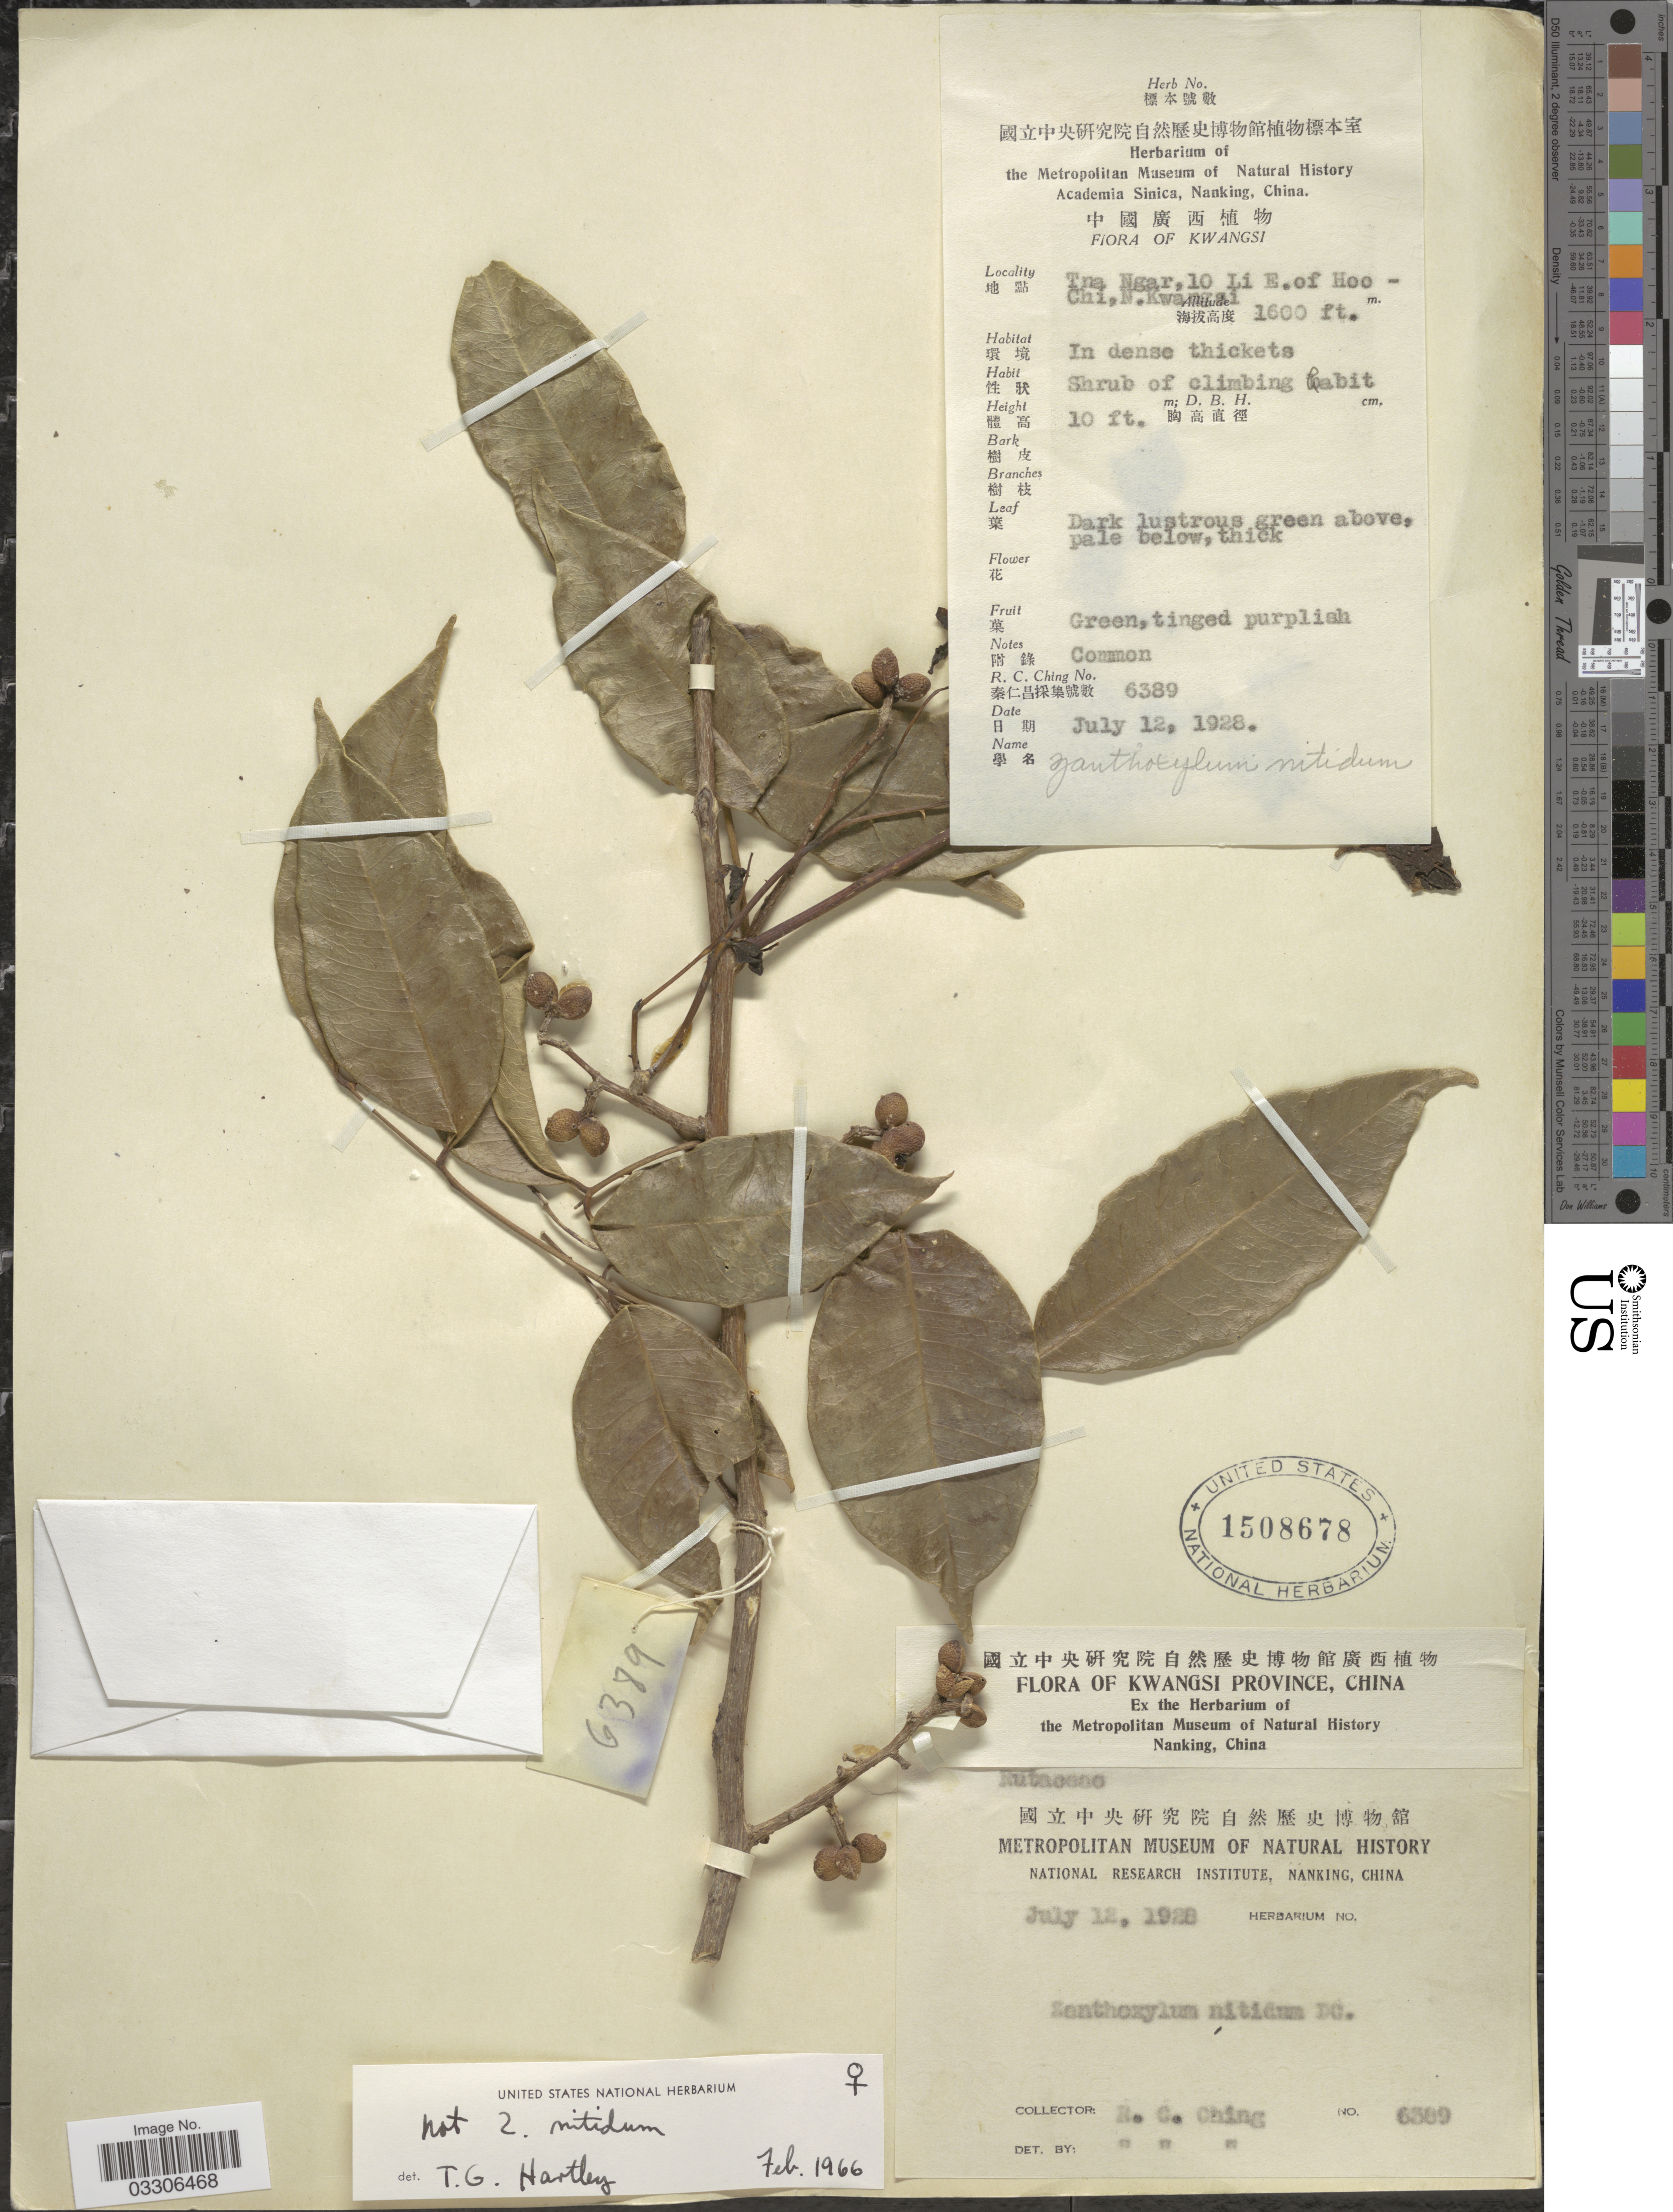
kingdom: Plantae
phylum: Tracheophyta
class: Magnoliopsida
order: Sapindales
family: Rutaceae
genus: Zanthoxylum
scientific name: Zanthoxylum sp.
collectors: R. C. Ching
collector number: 6389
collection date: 1928-07-12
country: China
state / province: Guangxi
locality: Kwangsi. Tna Ngar, 10 Li E. of HooChi, N. Kwangsi.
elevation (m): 488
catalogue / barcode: US 1508678